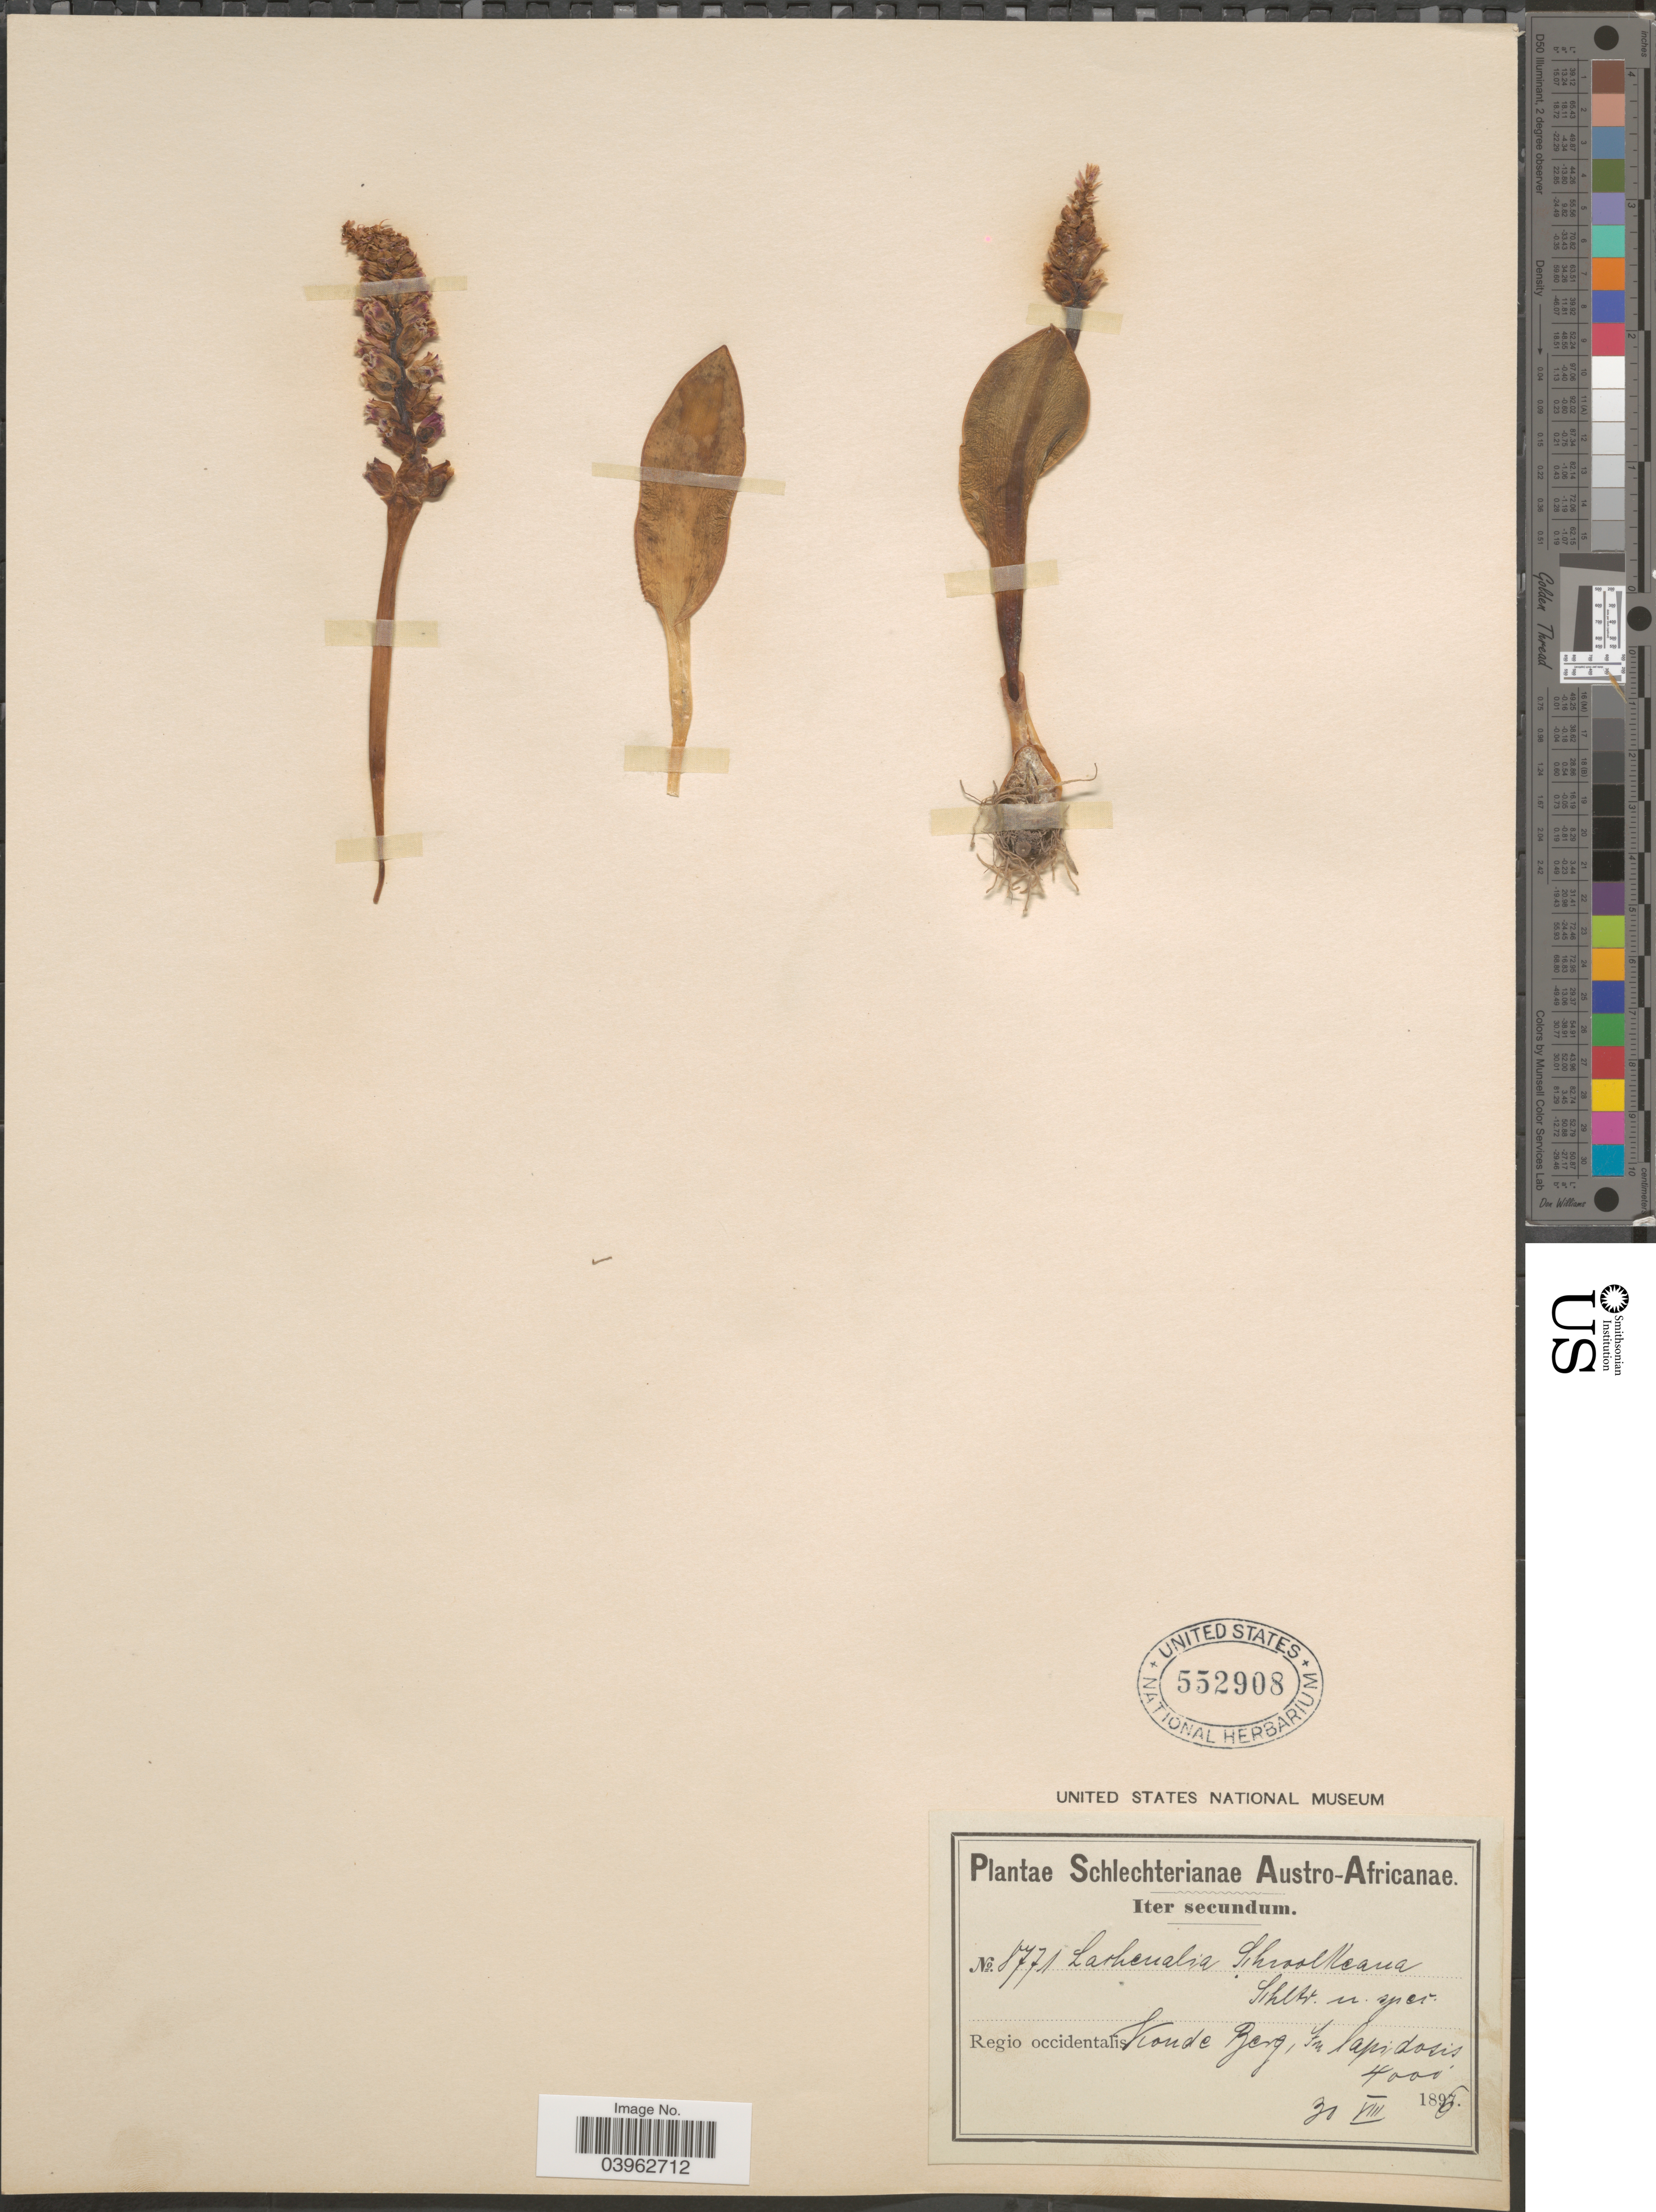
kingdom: Plantae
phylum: Tracheophyta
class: Liliopsida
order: Asparagales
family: Asparagaceae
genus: Lachenalia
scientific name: Lachenalia sp.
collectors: Schlechter, --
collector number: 8771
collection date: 1896-08-30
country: South Africa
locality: Austro-Africanae. Regio occidentalis Koude Berg, In lapidosis.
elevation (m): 1219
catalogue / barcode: US 552908